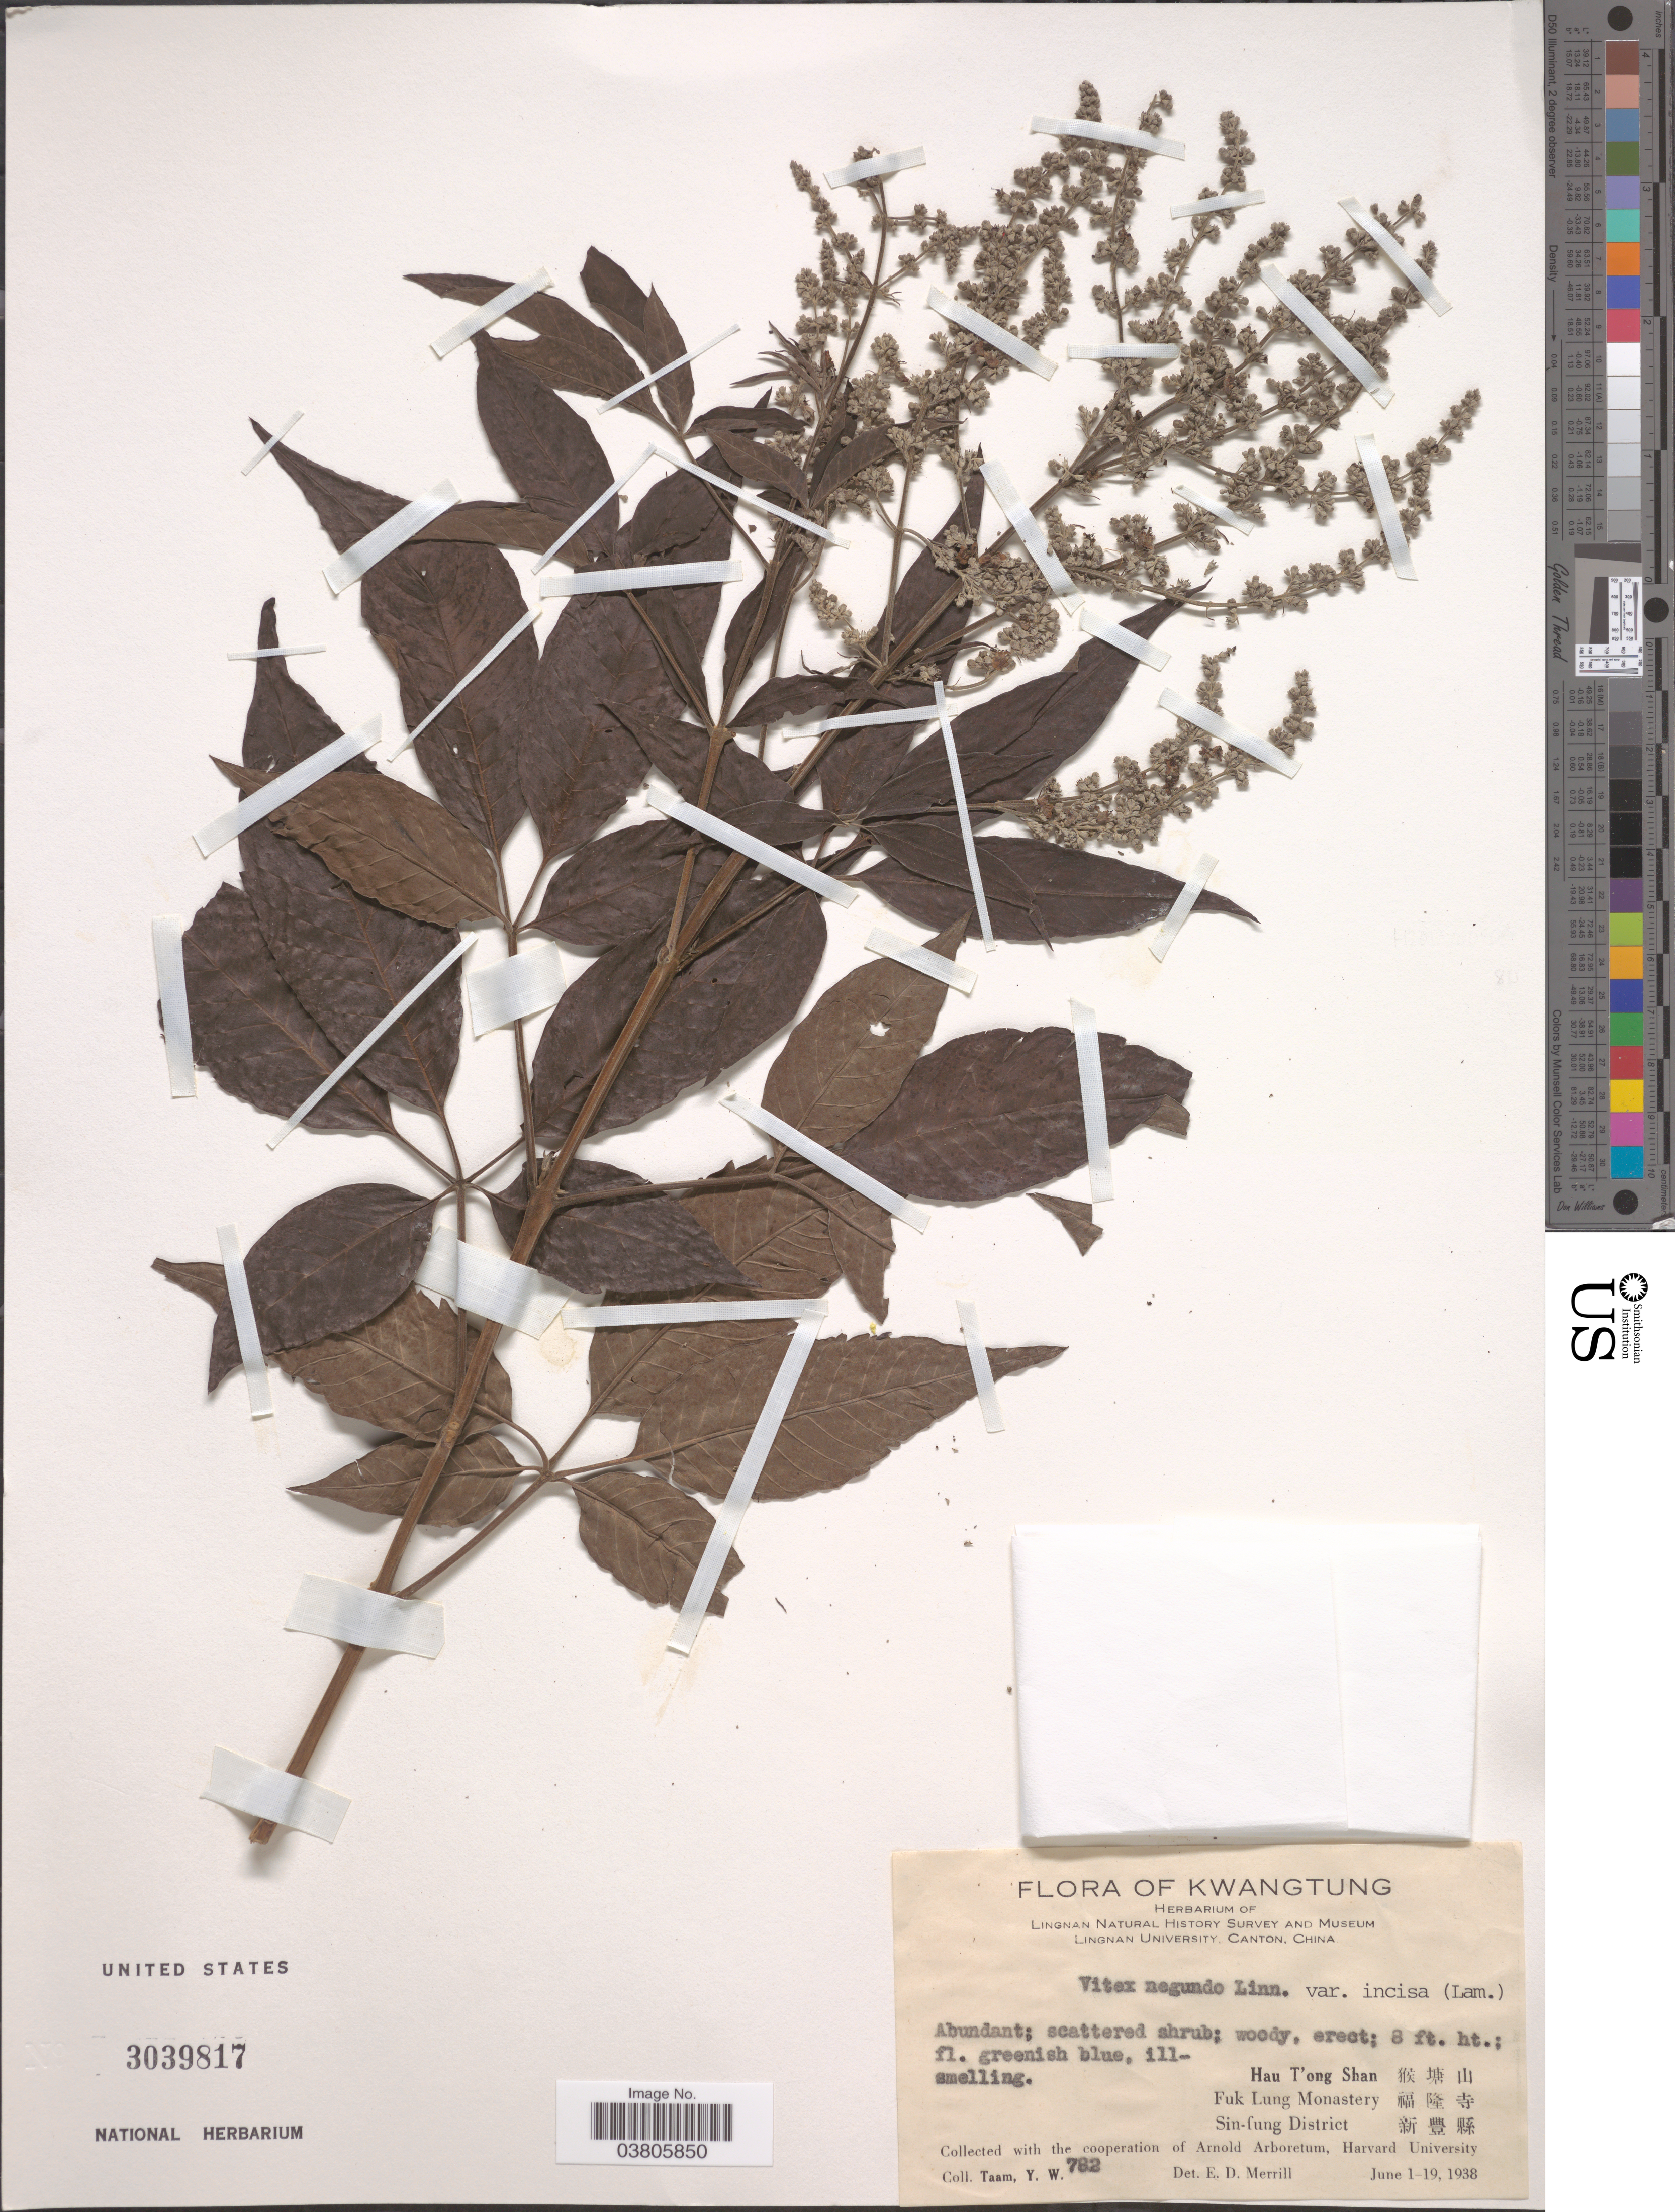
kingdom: Plantae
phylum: Tracheophyta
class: Magnoliopsida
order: Lamiales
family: Lamiaceae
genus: Vitex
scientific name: Vitex negundo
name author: L.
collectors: Y. W. Taam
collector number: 782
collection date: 1938-06-01/1938-06-19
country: China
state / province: Guangdong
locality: Kwangtung. Hau T'ong Shan X. Fuk Lung Monastery X. Sin-fung District X.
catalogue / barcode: US 3039817